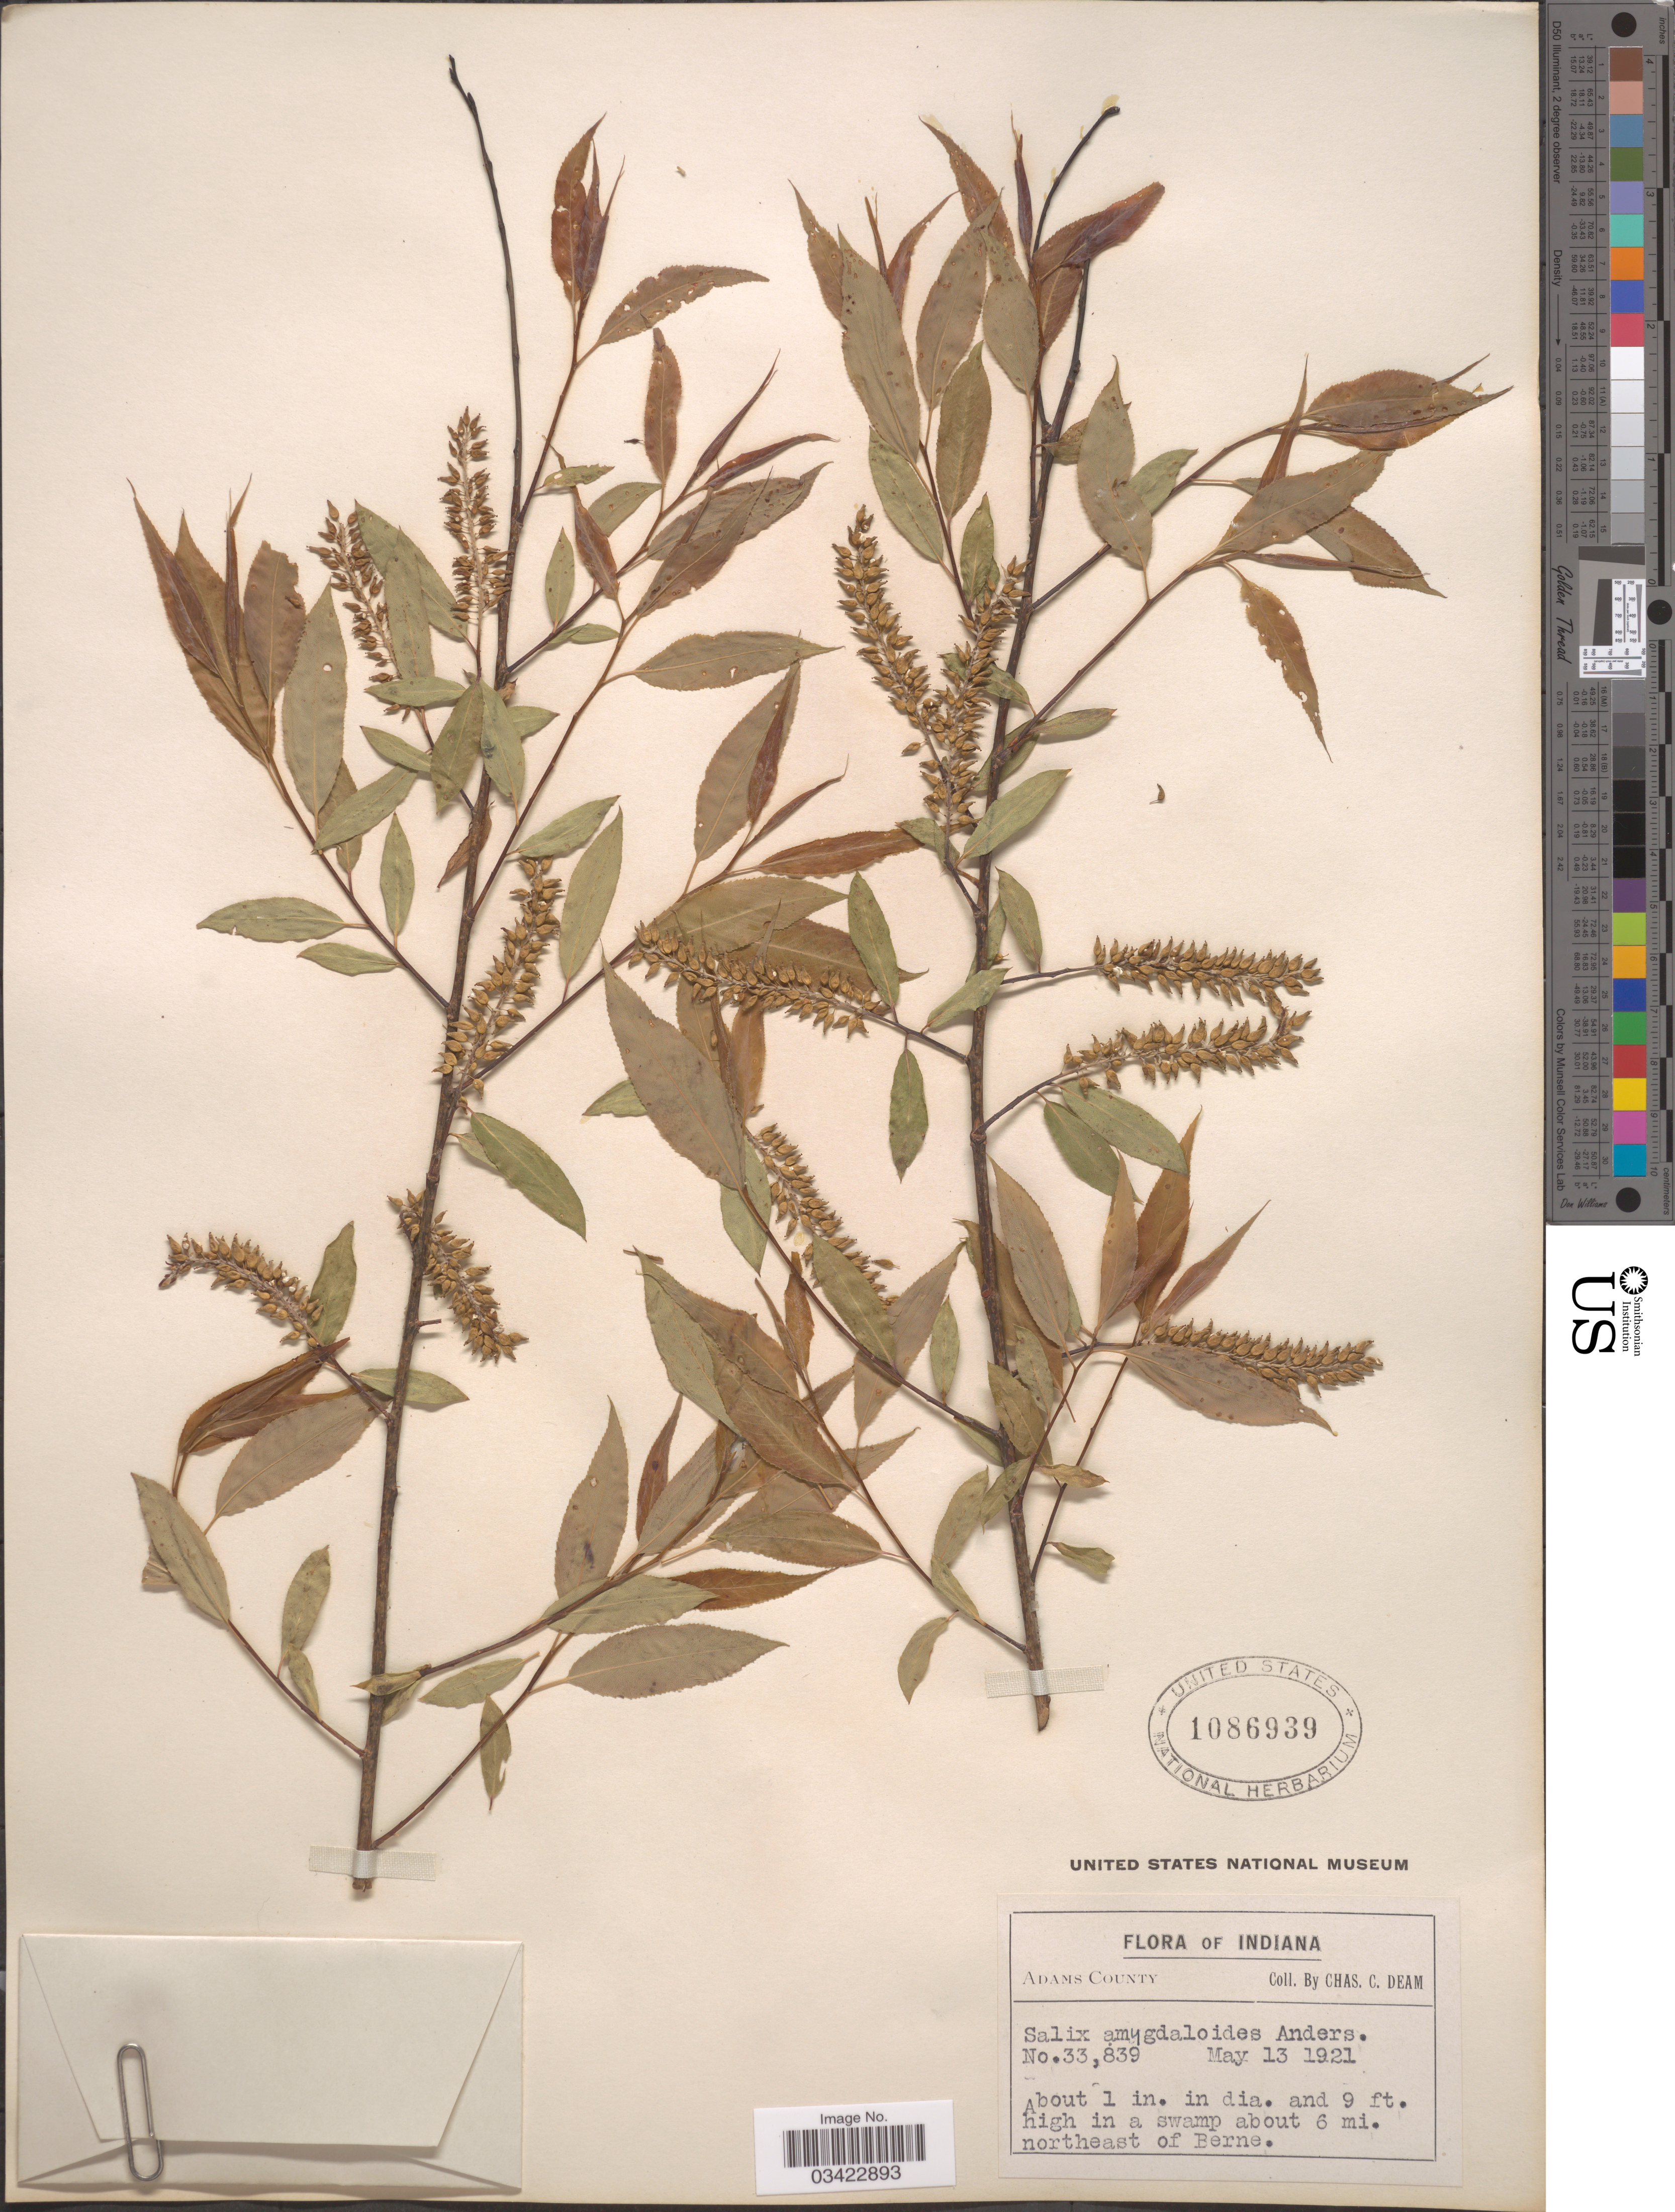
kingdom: Plantae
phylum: Tracheophyta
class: Magnoliopsida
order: Malpighiales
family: Salicaceae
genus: Salix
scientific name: Salix amygdaloides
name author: Andersson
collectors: C. C. Deam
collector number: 33839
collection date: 1921-05-13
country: United States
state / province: Indiana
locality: Adams County. About 6 mi. northeast of Berne.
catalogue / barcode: US 1086939